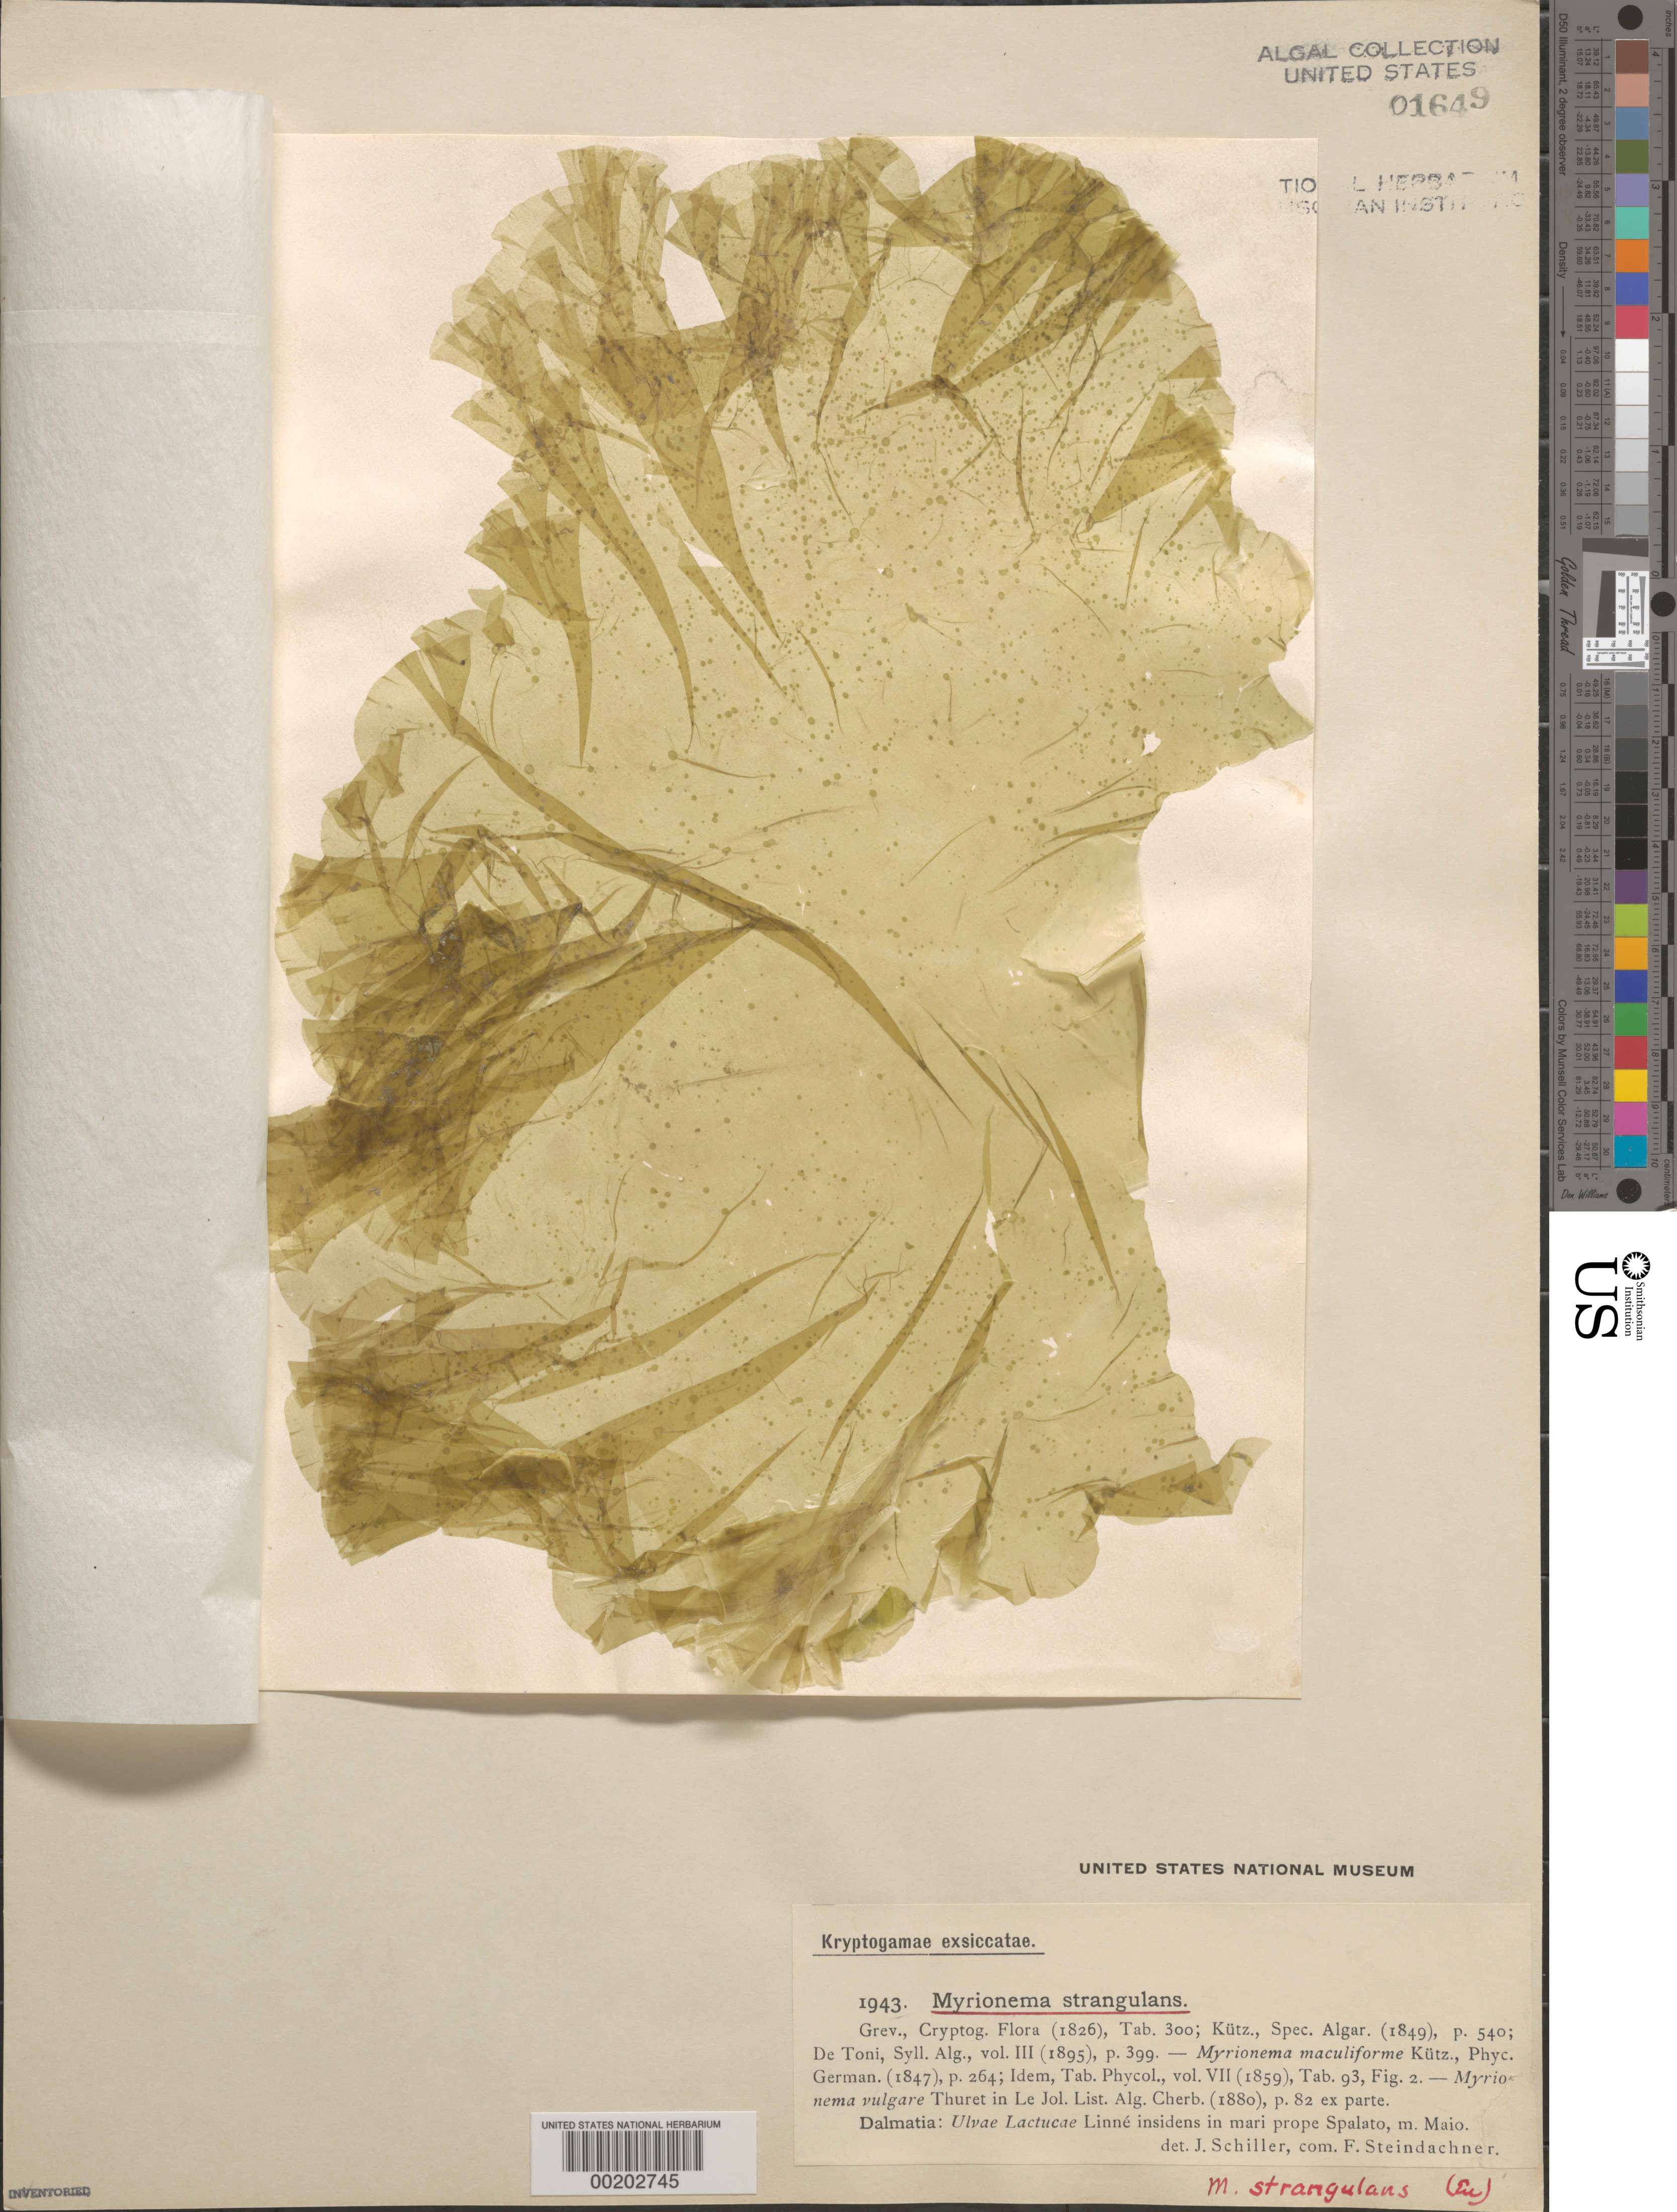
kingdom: Chromista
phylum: Ochrophyta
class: Phaeophyceae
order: Ectocarpales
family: Chordariaceae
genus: Myrionema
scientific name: Myrionema strangulans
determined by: Schiller, J.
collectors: F. Steindachner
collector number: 1943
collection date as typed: May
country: Croatia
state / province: Split-Dalmatia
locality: Adriatic Sea near Split (Spalato)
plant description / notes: Kryptogamae Exsiccatae Museo Hist. Natur. Vindobonensi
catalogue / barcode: US 1649